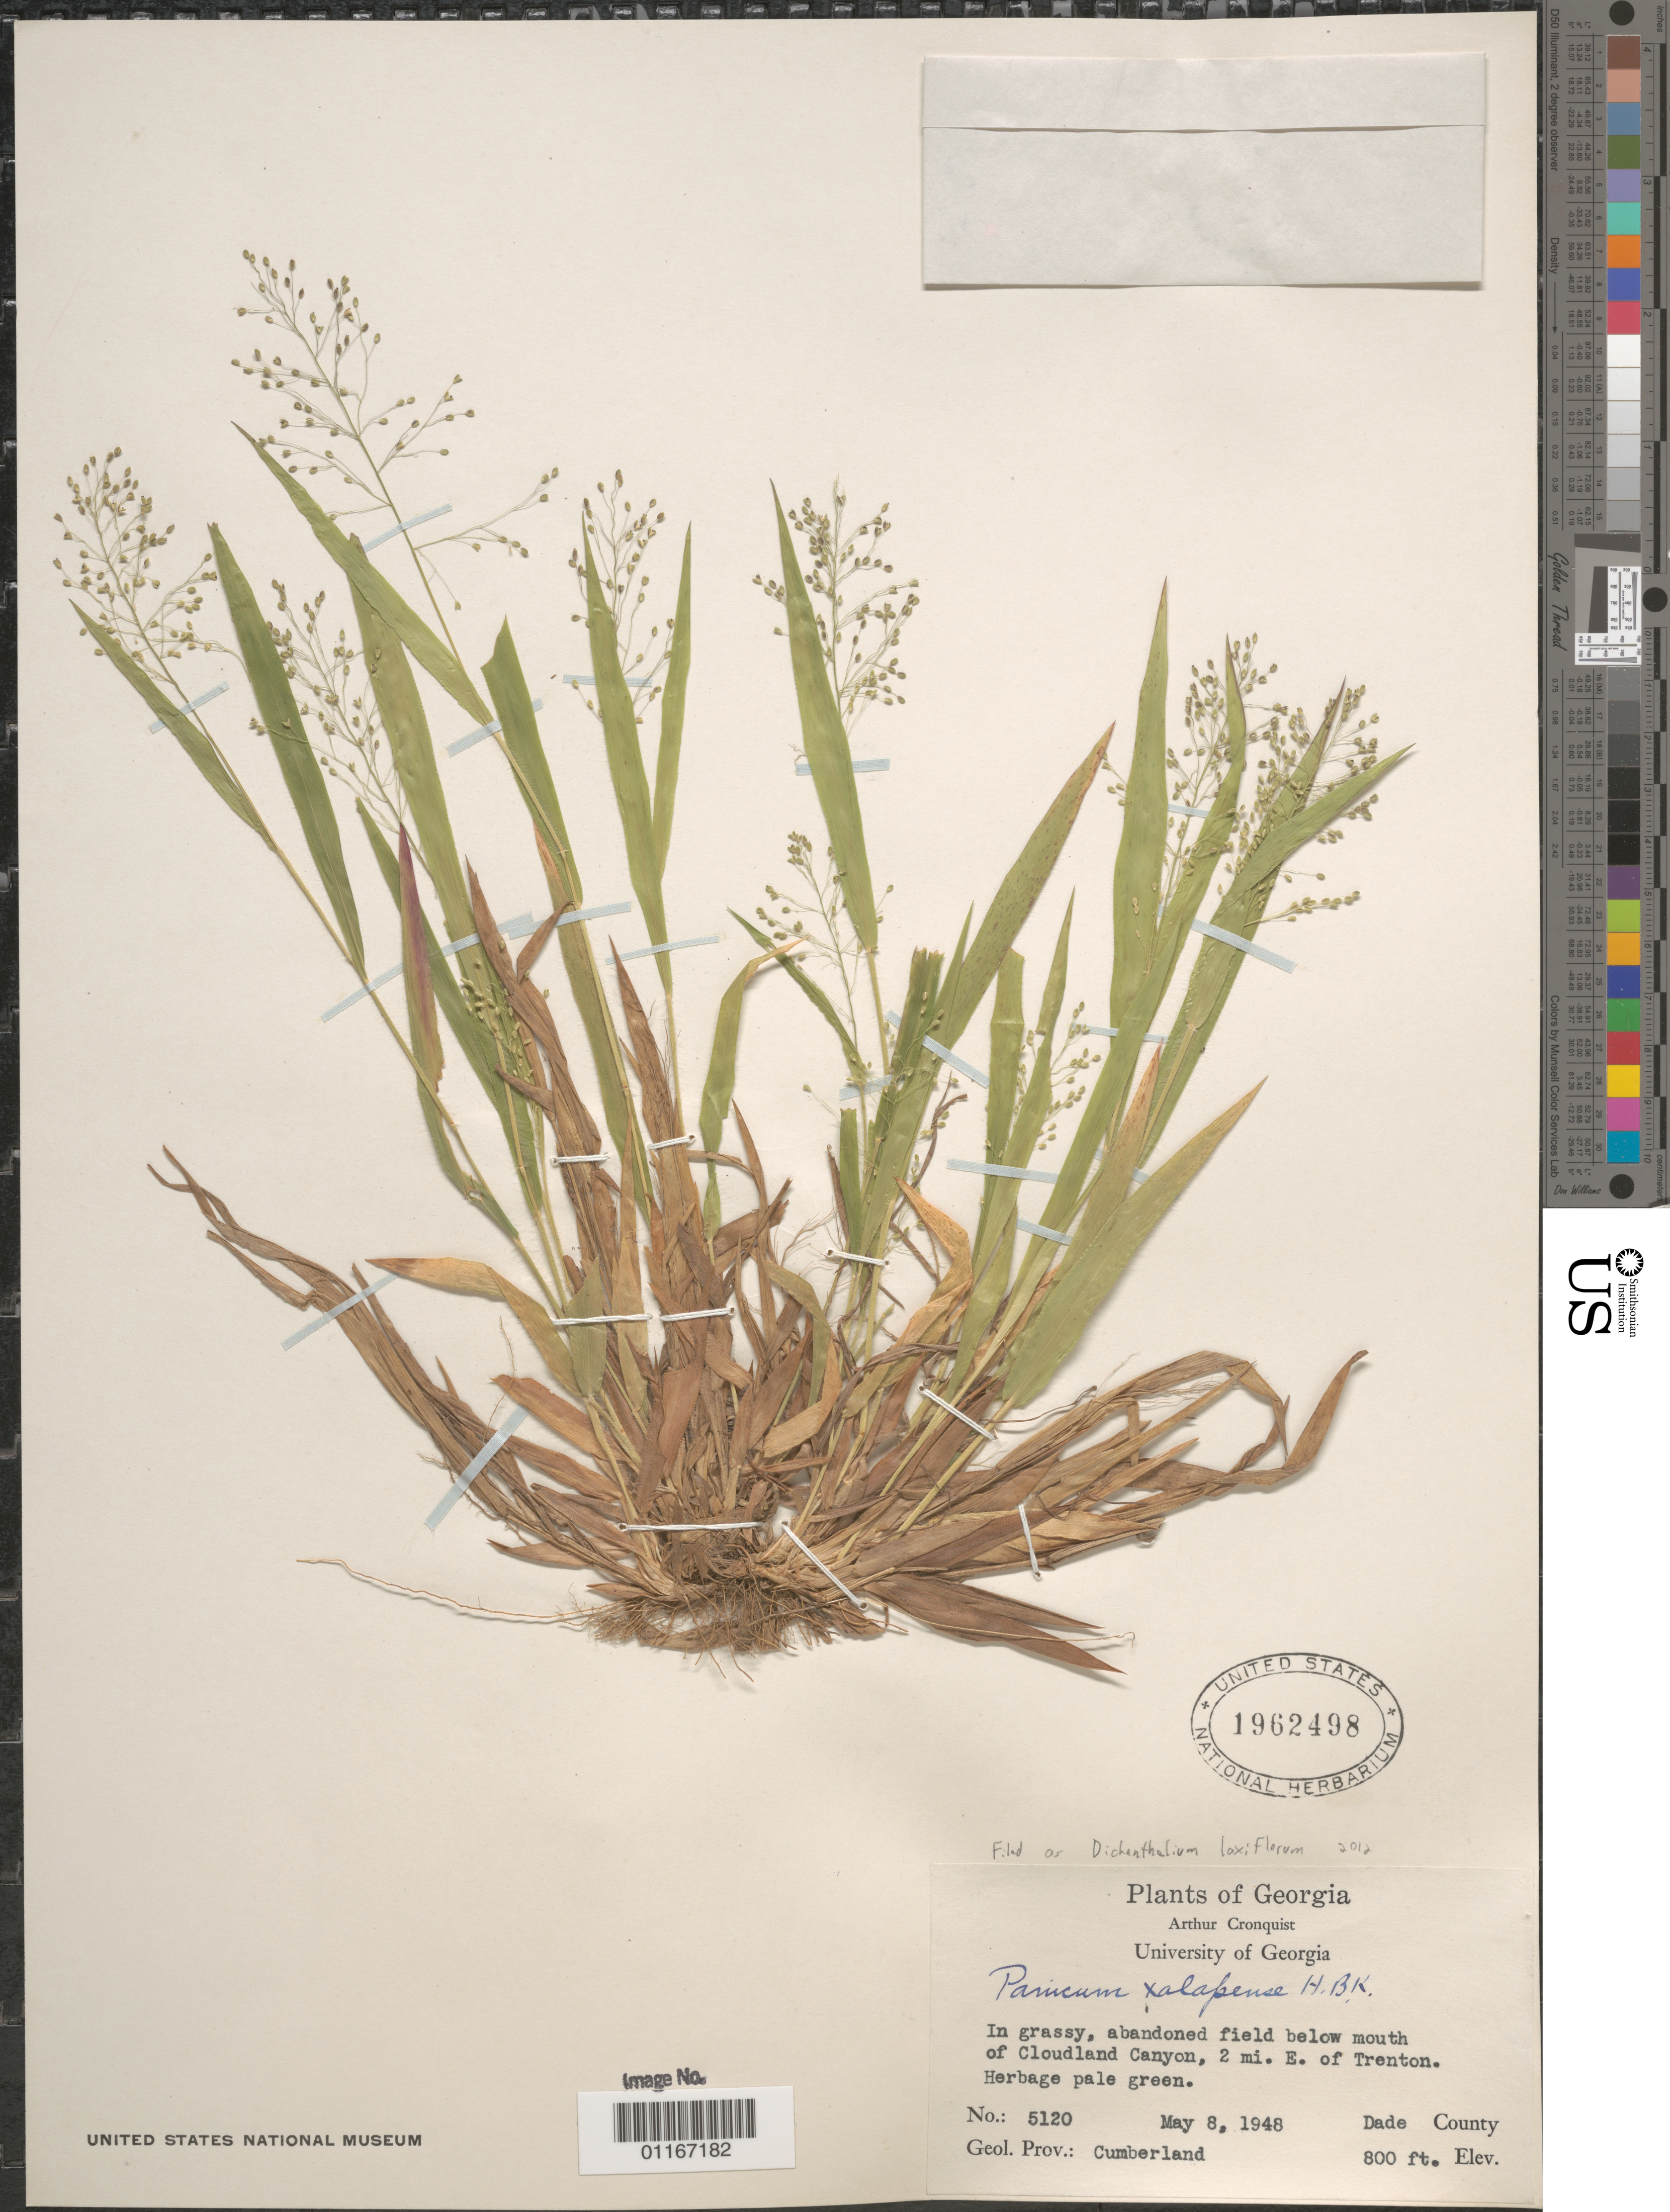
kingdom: Plantae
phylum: Tracheophyta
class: Liliopsida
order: Poales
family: Poaceae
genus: Dichanthelium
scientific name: Dichanthelium laxiflorum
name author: (Lam.) Gould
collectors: A. J. Cronquist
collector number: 5120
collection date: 1948-05-08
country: United States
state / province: Georgia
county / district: Dade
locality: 2 miles east of Trenton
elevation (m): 244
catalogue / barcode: US 1962498